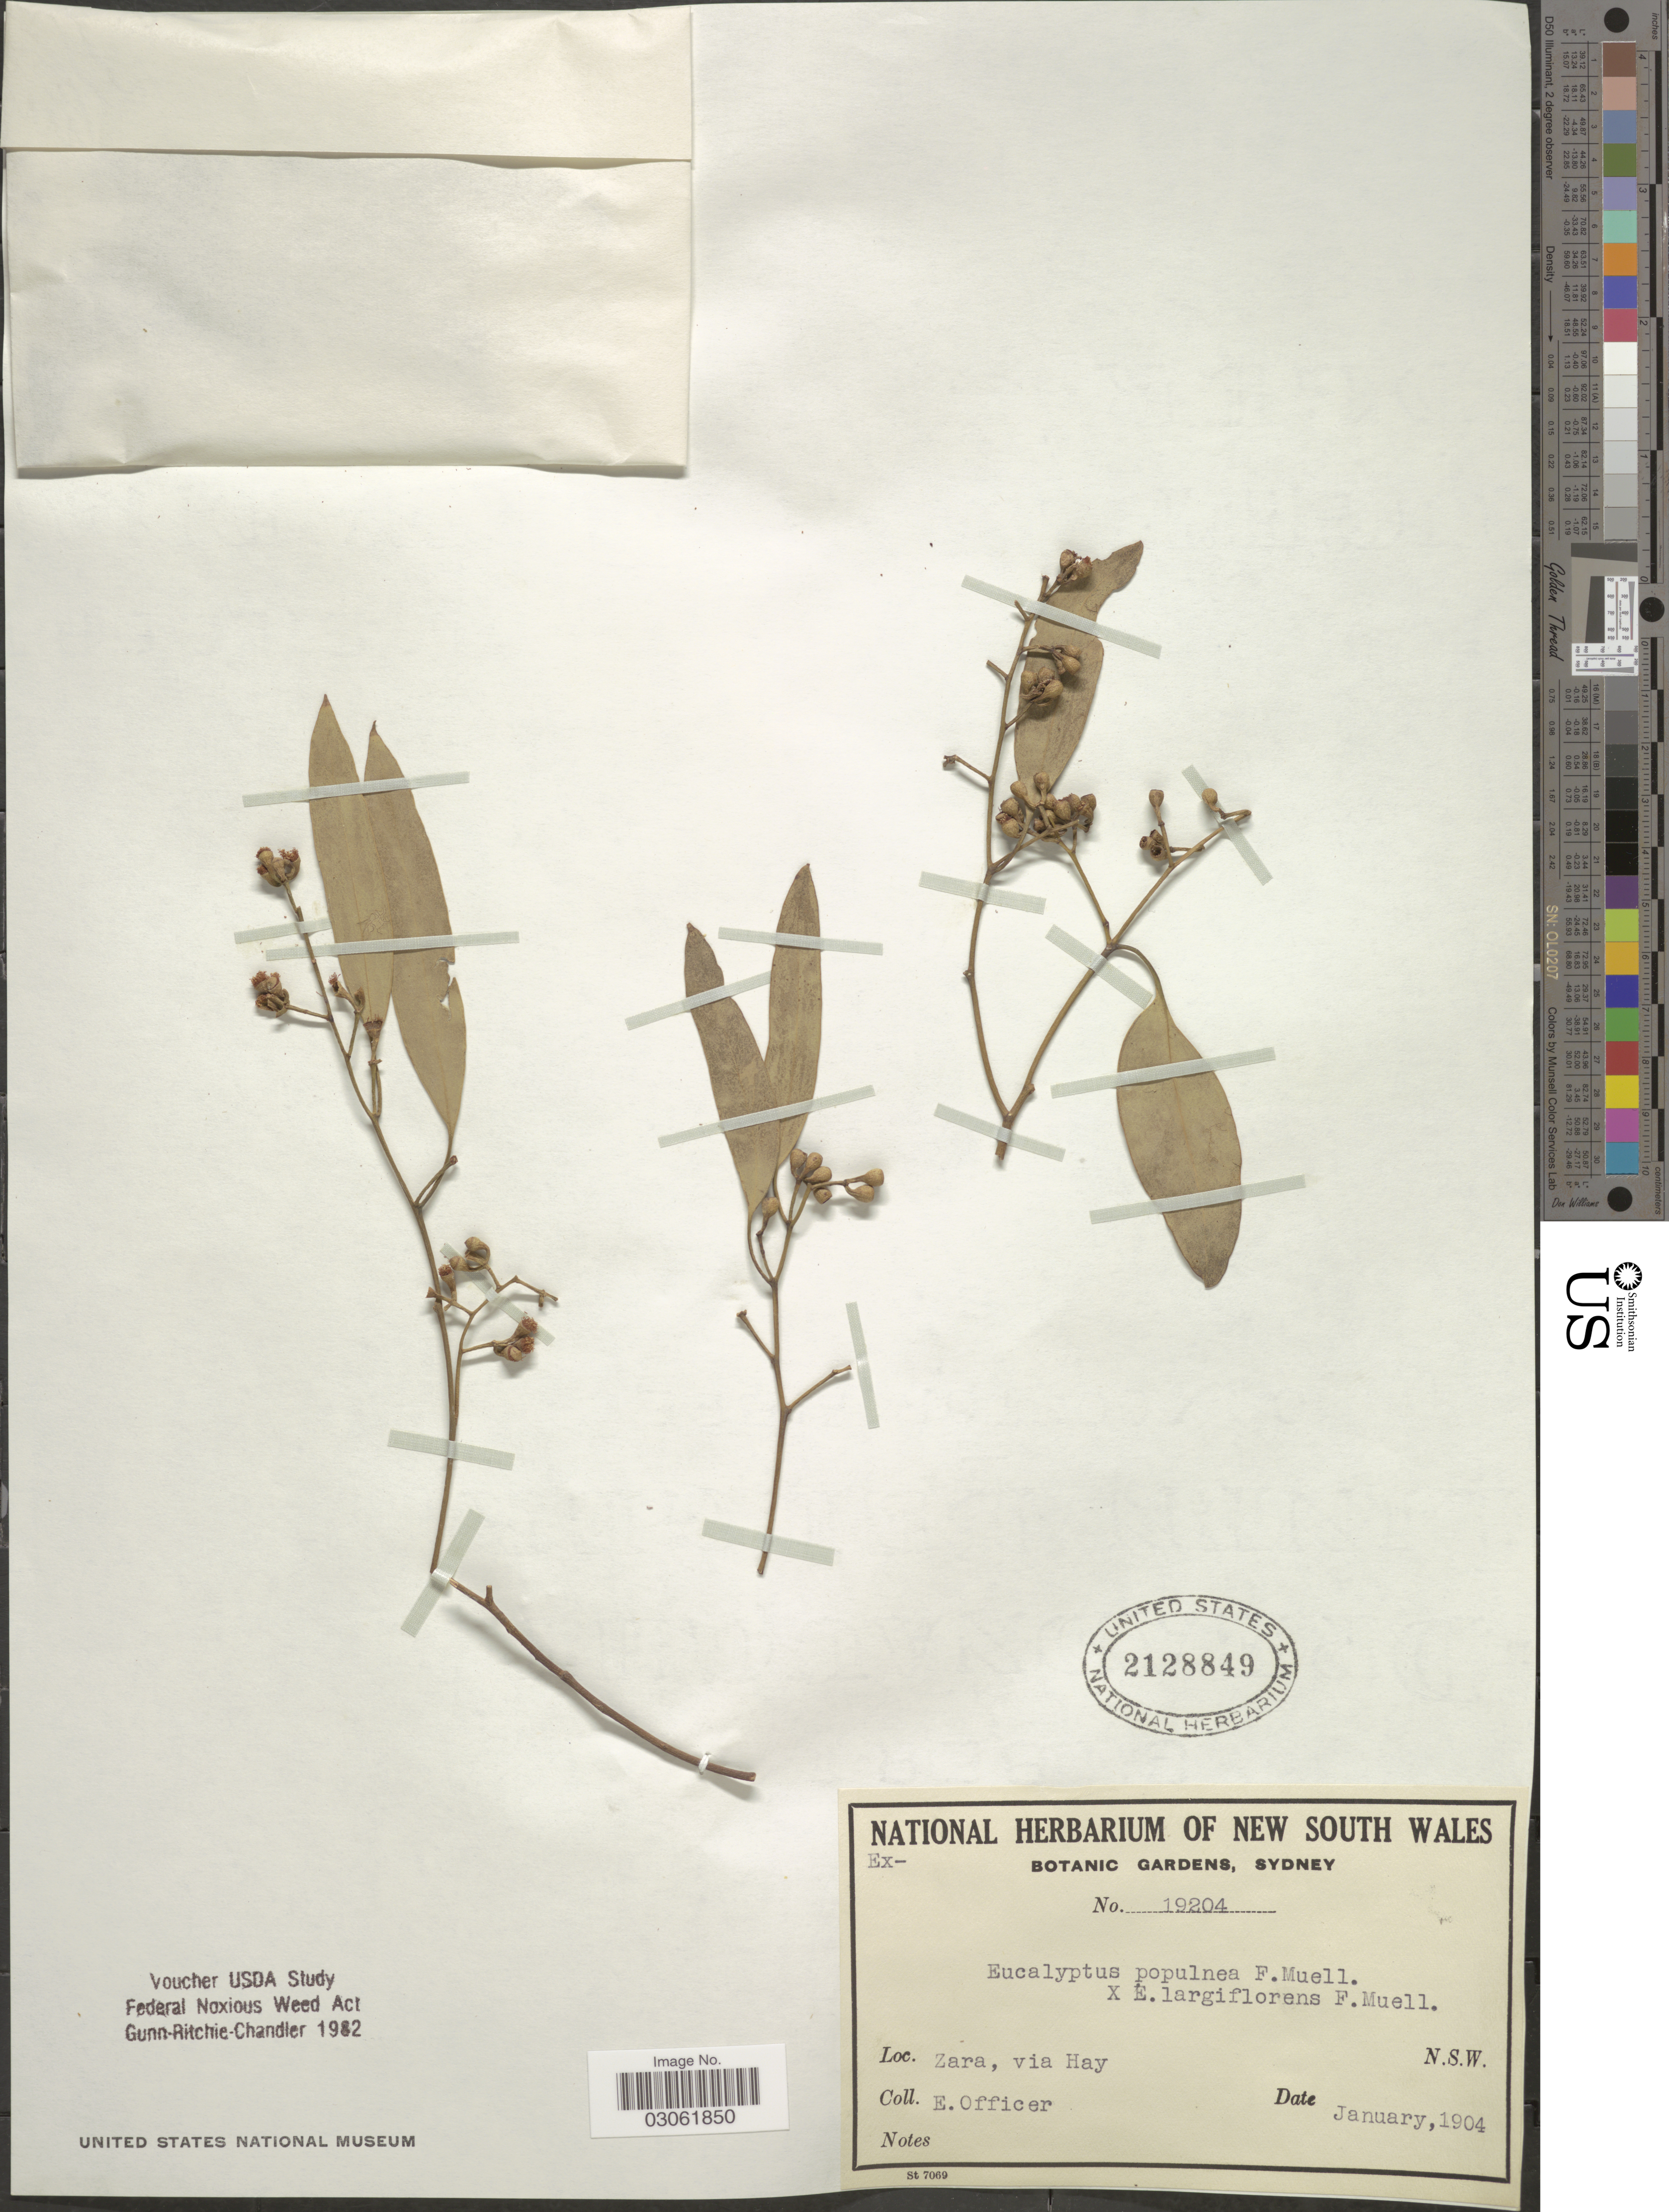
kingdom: Plantae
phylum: Tracheophyta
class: Magnoliopsida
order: Myrtales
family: Myrtaceae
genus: Eucalyptus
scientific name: Eucalyptus populnea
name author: F. Muell.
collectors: E. Officer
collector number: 19204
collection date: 1904-01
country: Australia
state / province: New South Wales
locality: Zara, via Hay.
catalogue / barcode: US 2128849